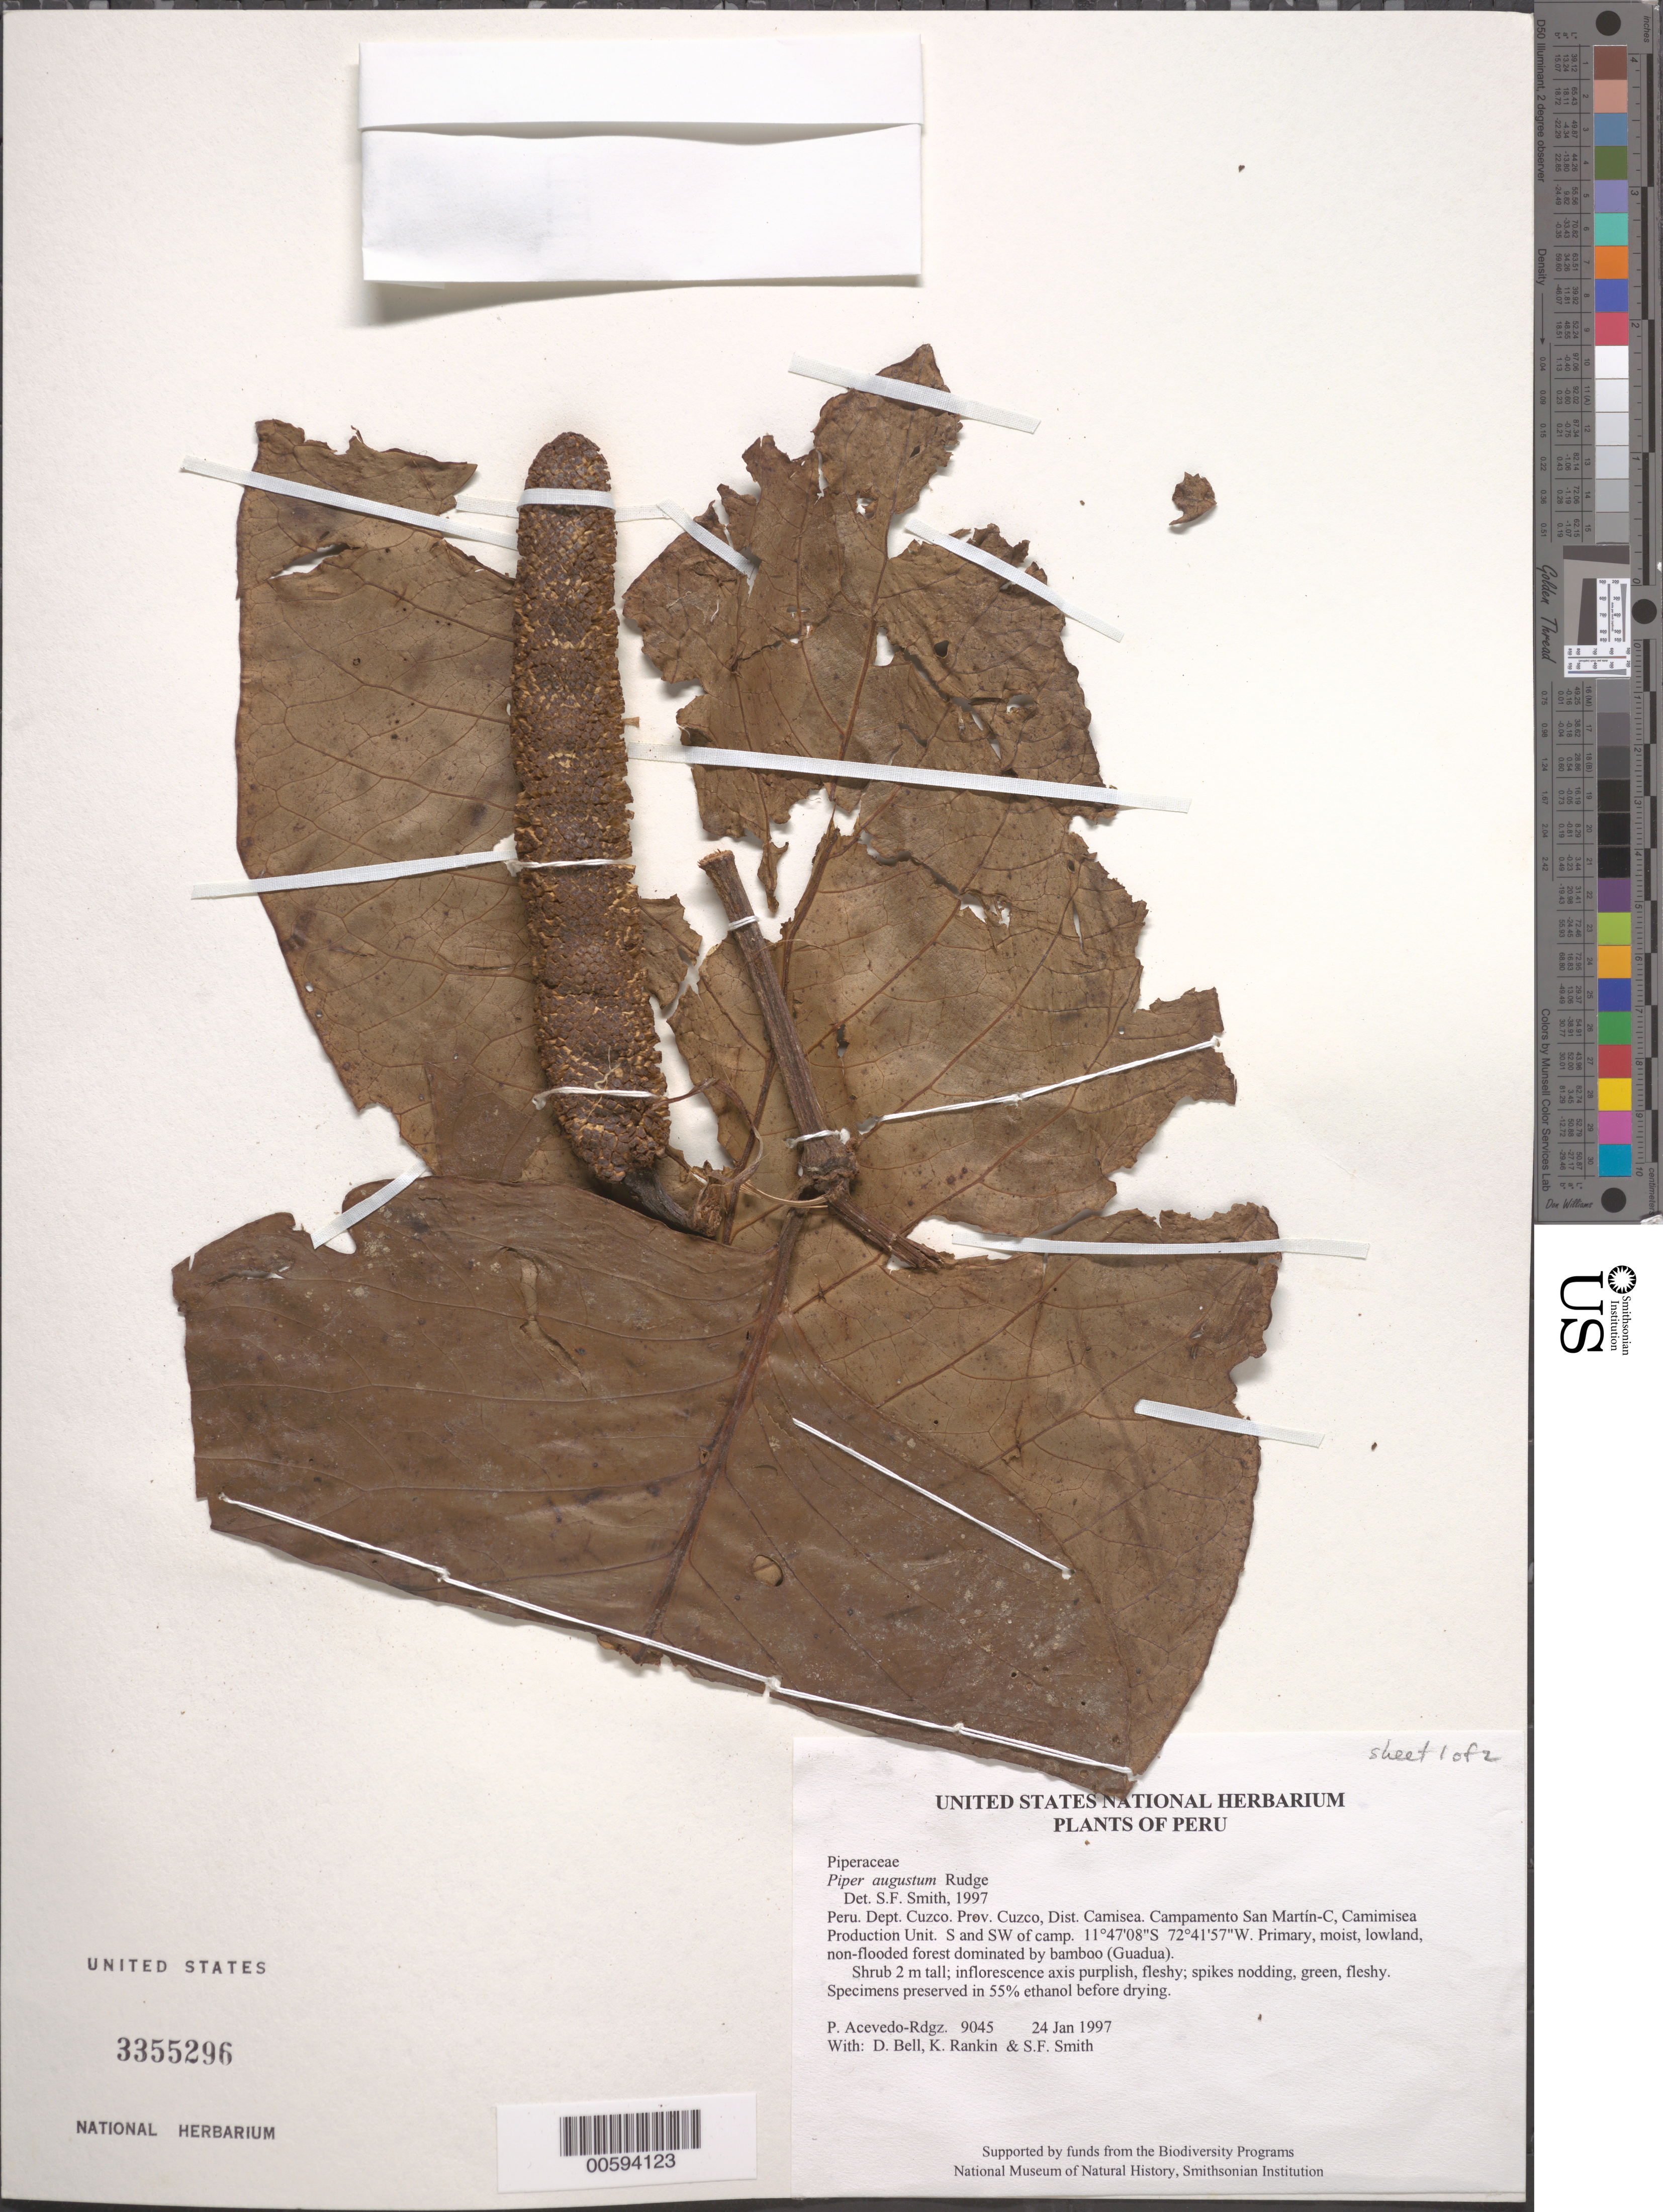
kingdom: Plantae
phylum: Tracheophyta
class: Magnoliopsida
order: Piperales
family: Piperaceae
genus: Piper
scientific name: Piper augustum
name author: Rudge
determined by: Smith, Stephen F., (US), NMNH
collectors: P. Acevedo-Rodr., D. A. Bell, K. B. Rankin & S.F. Smith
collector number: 9045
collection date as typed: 24 Jan 1997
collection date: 1997-01-24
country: Peru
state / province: Cusco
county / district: Cusco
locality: Districto Camisea, Campamento San Martín-C, Camimisea Production Unit. S and SW of camp.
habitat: Primary, moist, lowland, non-flooded forest dominated by bamboo (Guadua).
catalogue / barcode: US 3355296